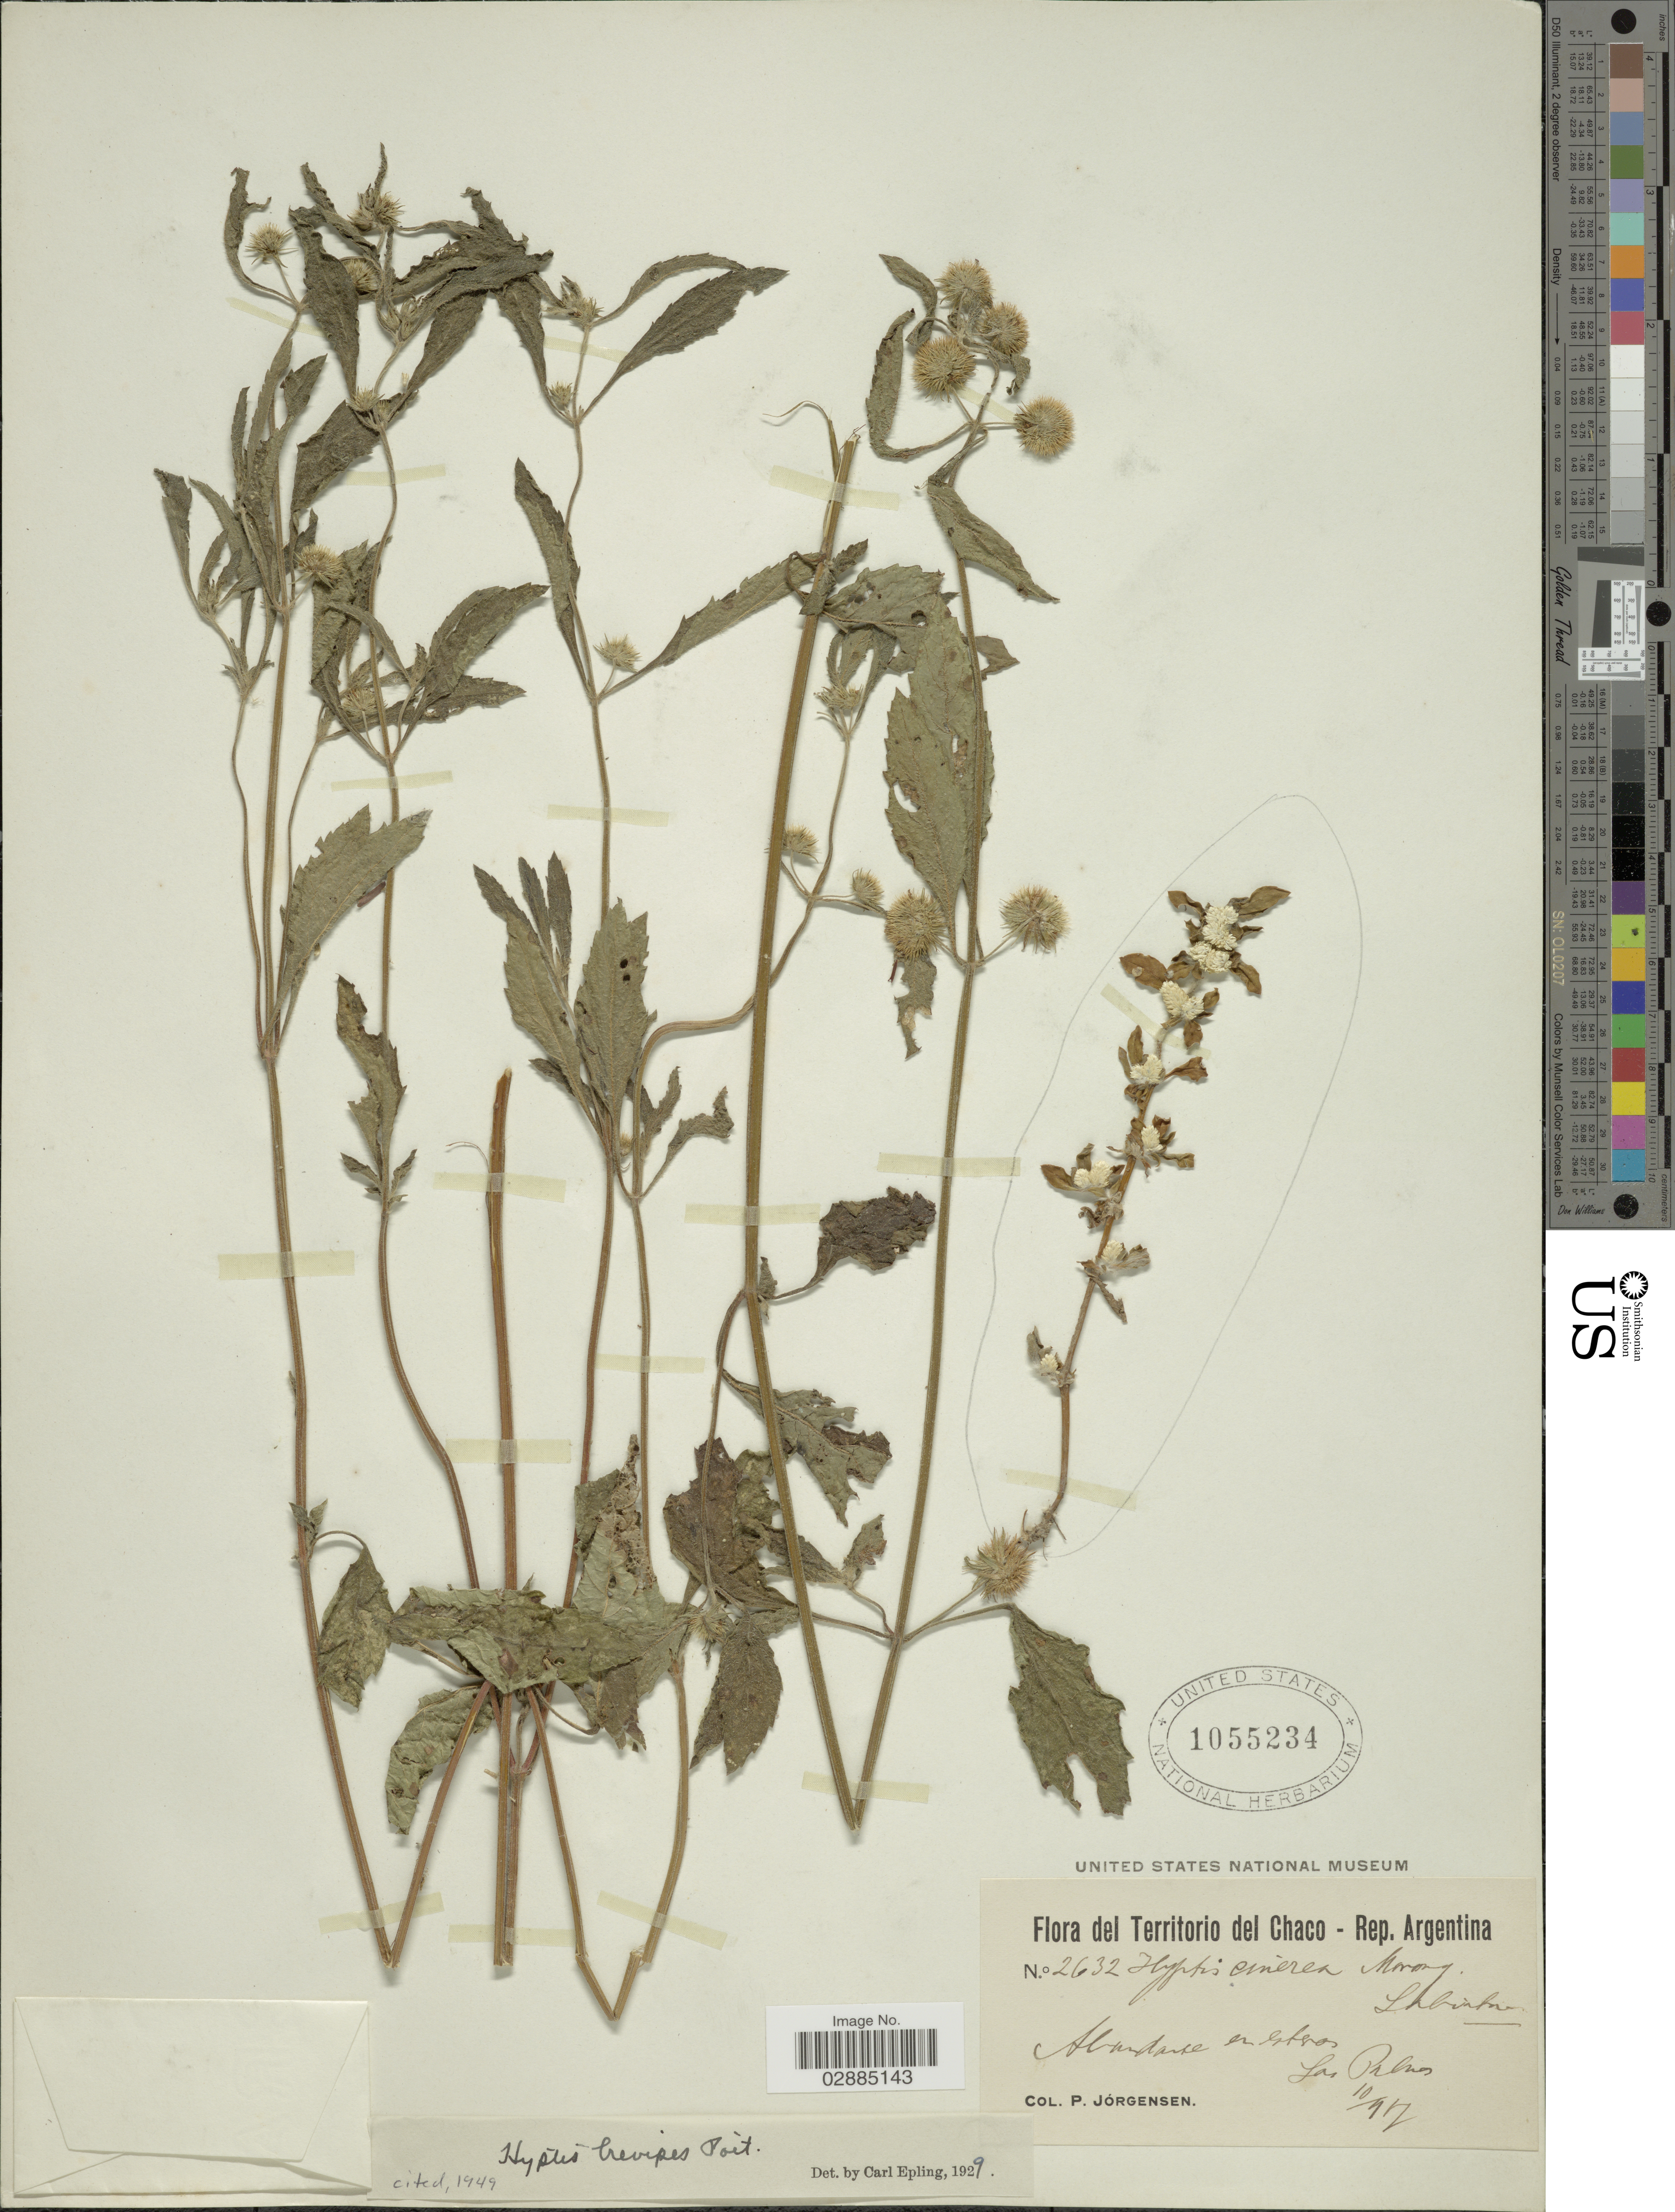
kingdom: Plantae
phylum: Tracheophyta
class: Magnoliopsida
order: Lamiales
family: Lamiaceae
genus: Hyptis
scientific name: Hyptis brevipes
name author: Poit.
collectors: P. Jörgensen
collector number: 2632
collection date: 1917-10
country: Argentina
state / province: Chaco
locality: Las Palmas.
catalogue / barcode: US 1055234